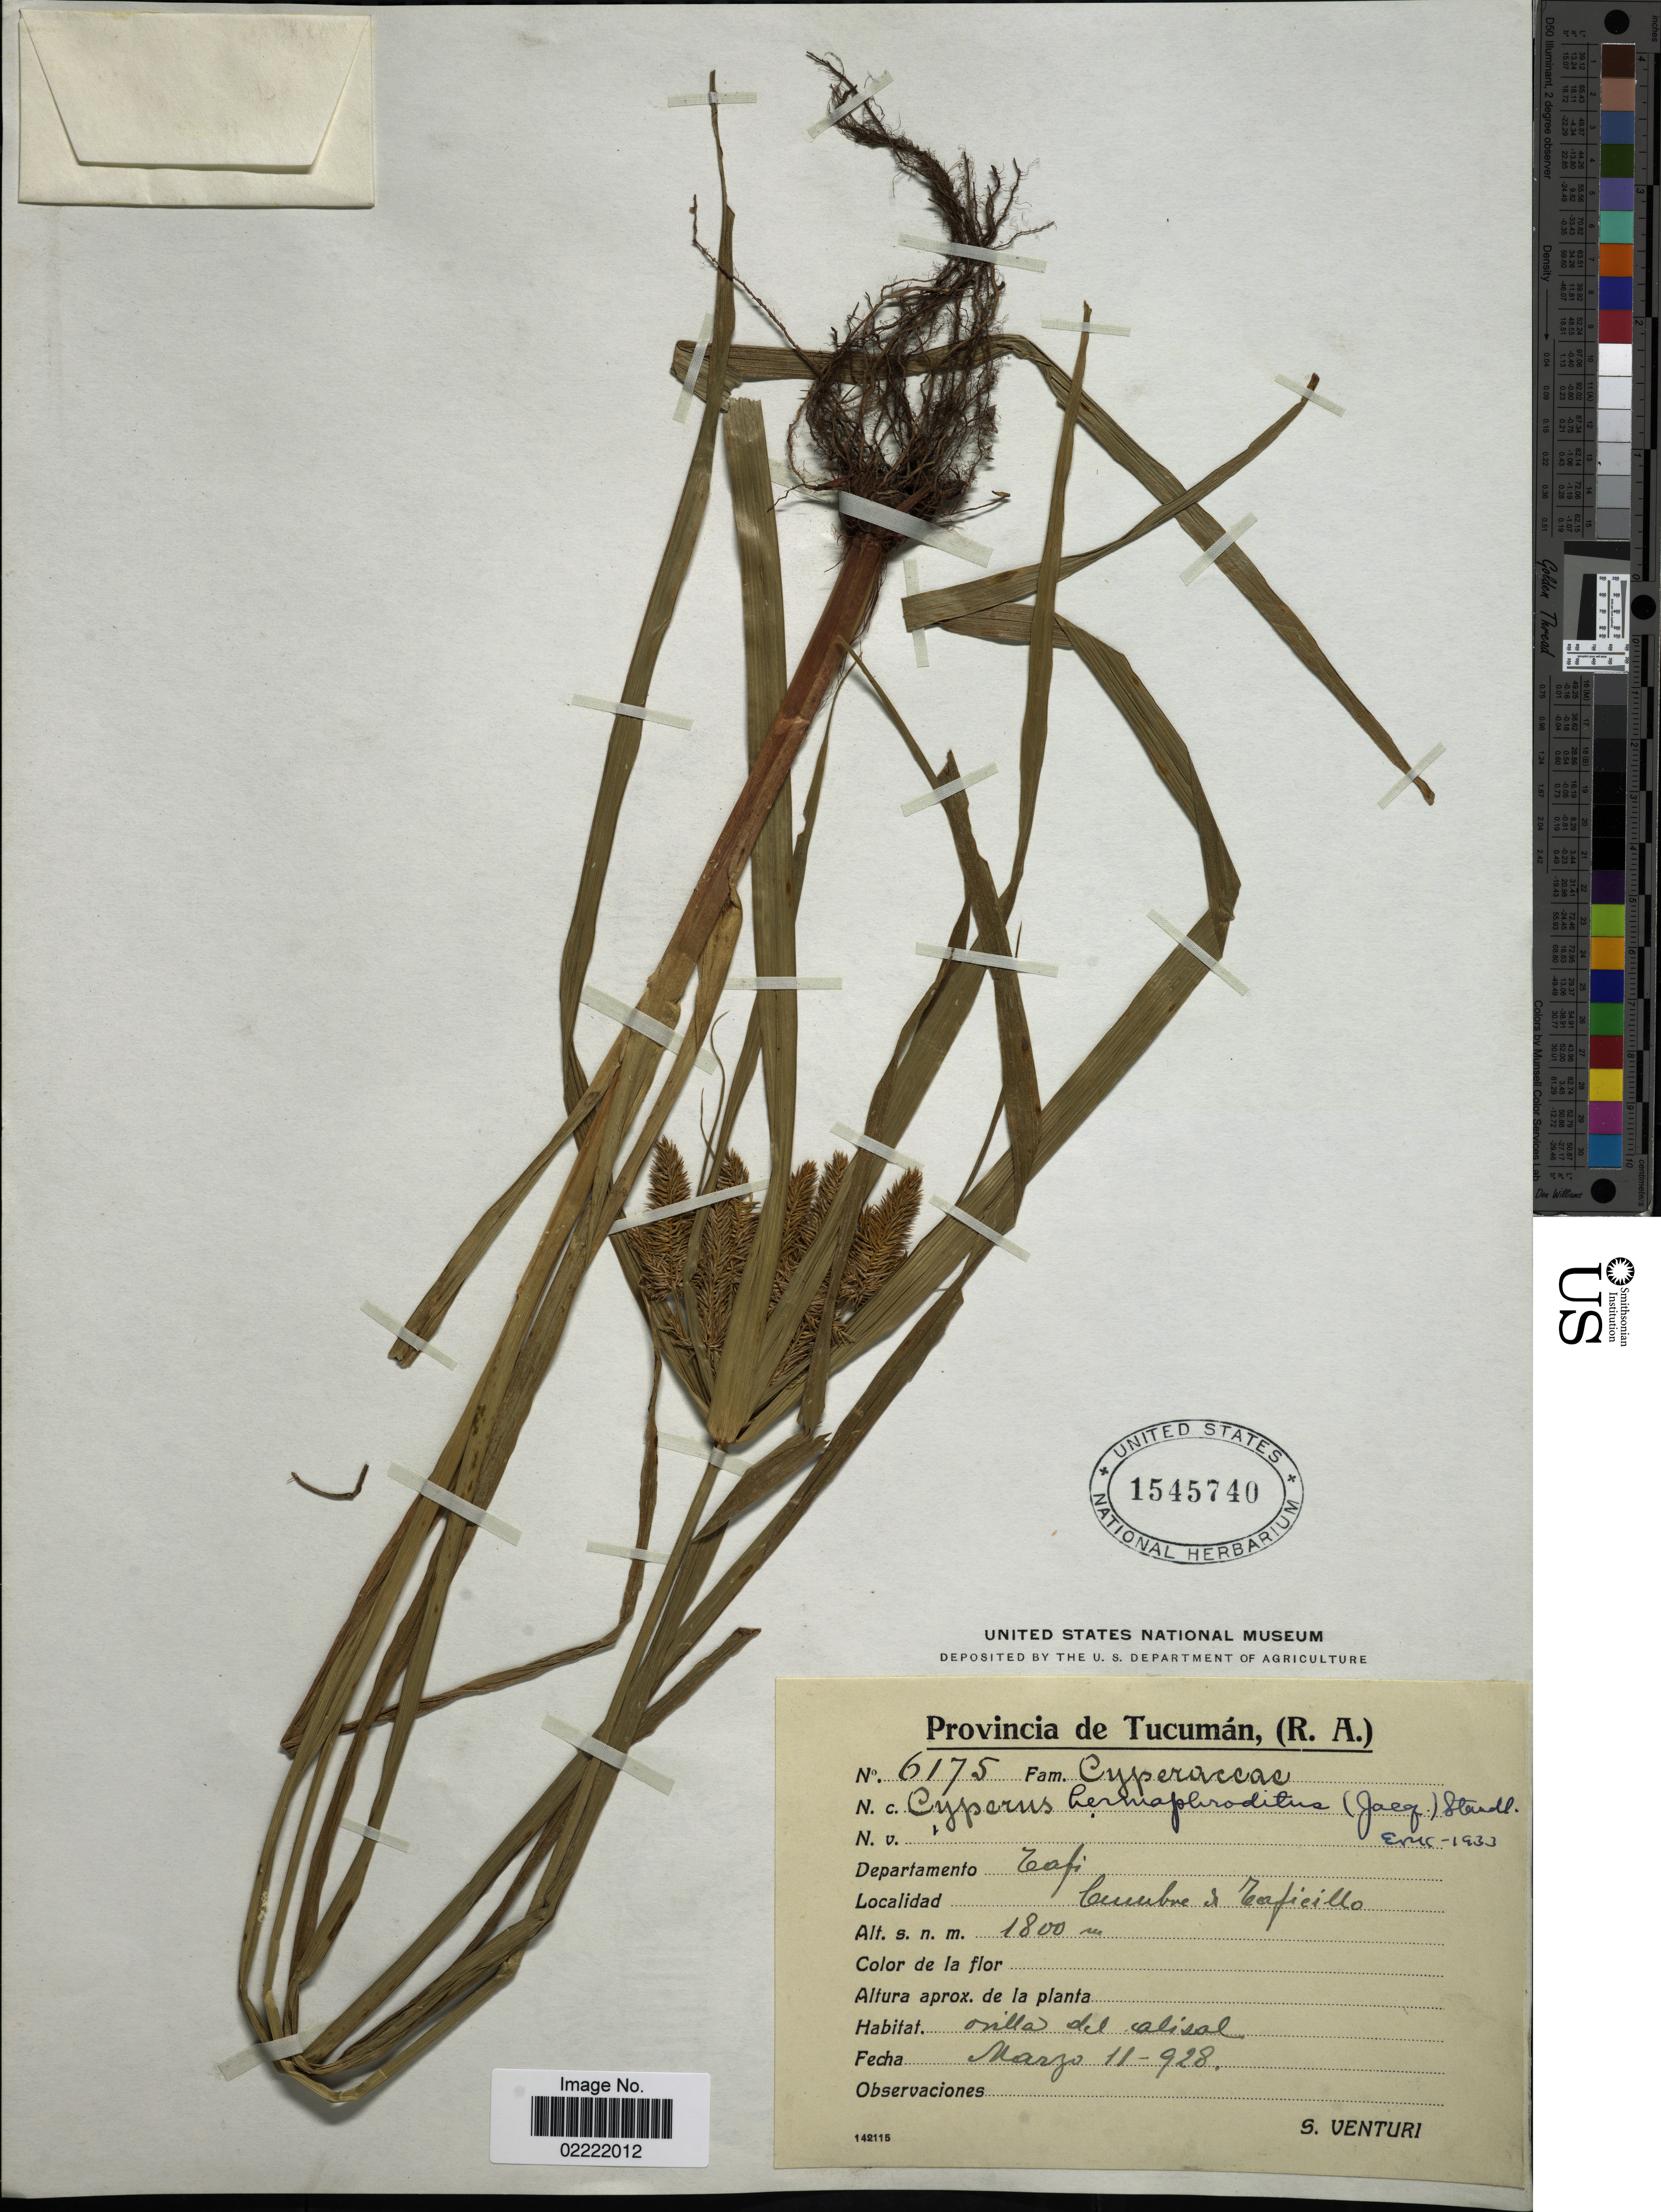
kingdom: Plantae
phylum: Tracheophyta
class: Liliopsida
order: Poales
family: Cyperaceae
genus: Cyperus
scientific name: Cyperus hermaphroditus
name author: (Jacq.) Standl.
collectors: S. Venturi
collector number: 6175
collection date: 1928-03-11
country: Argentina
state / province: Tucuman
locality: (R.A.) Departamento Tafi, Cumbre de Taficillo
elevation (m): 1800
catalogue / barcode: US 1545740